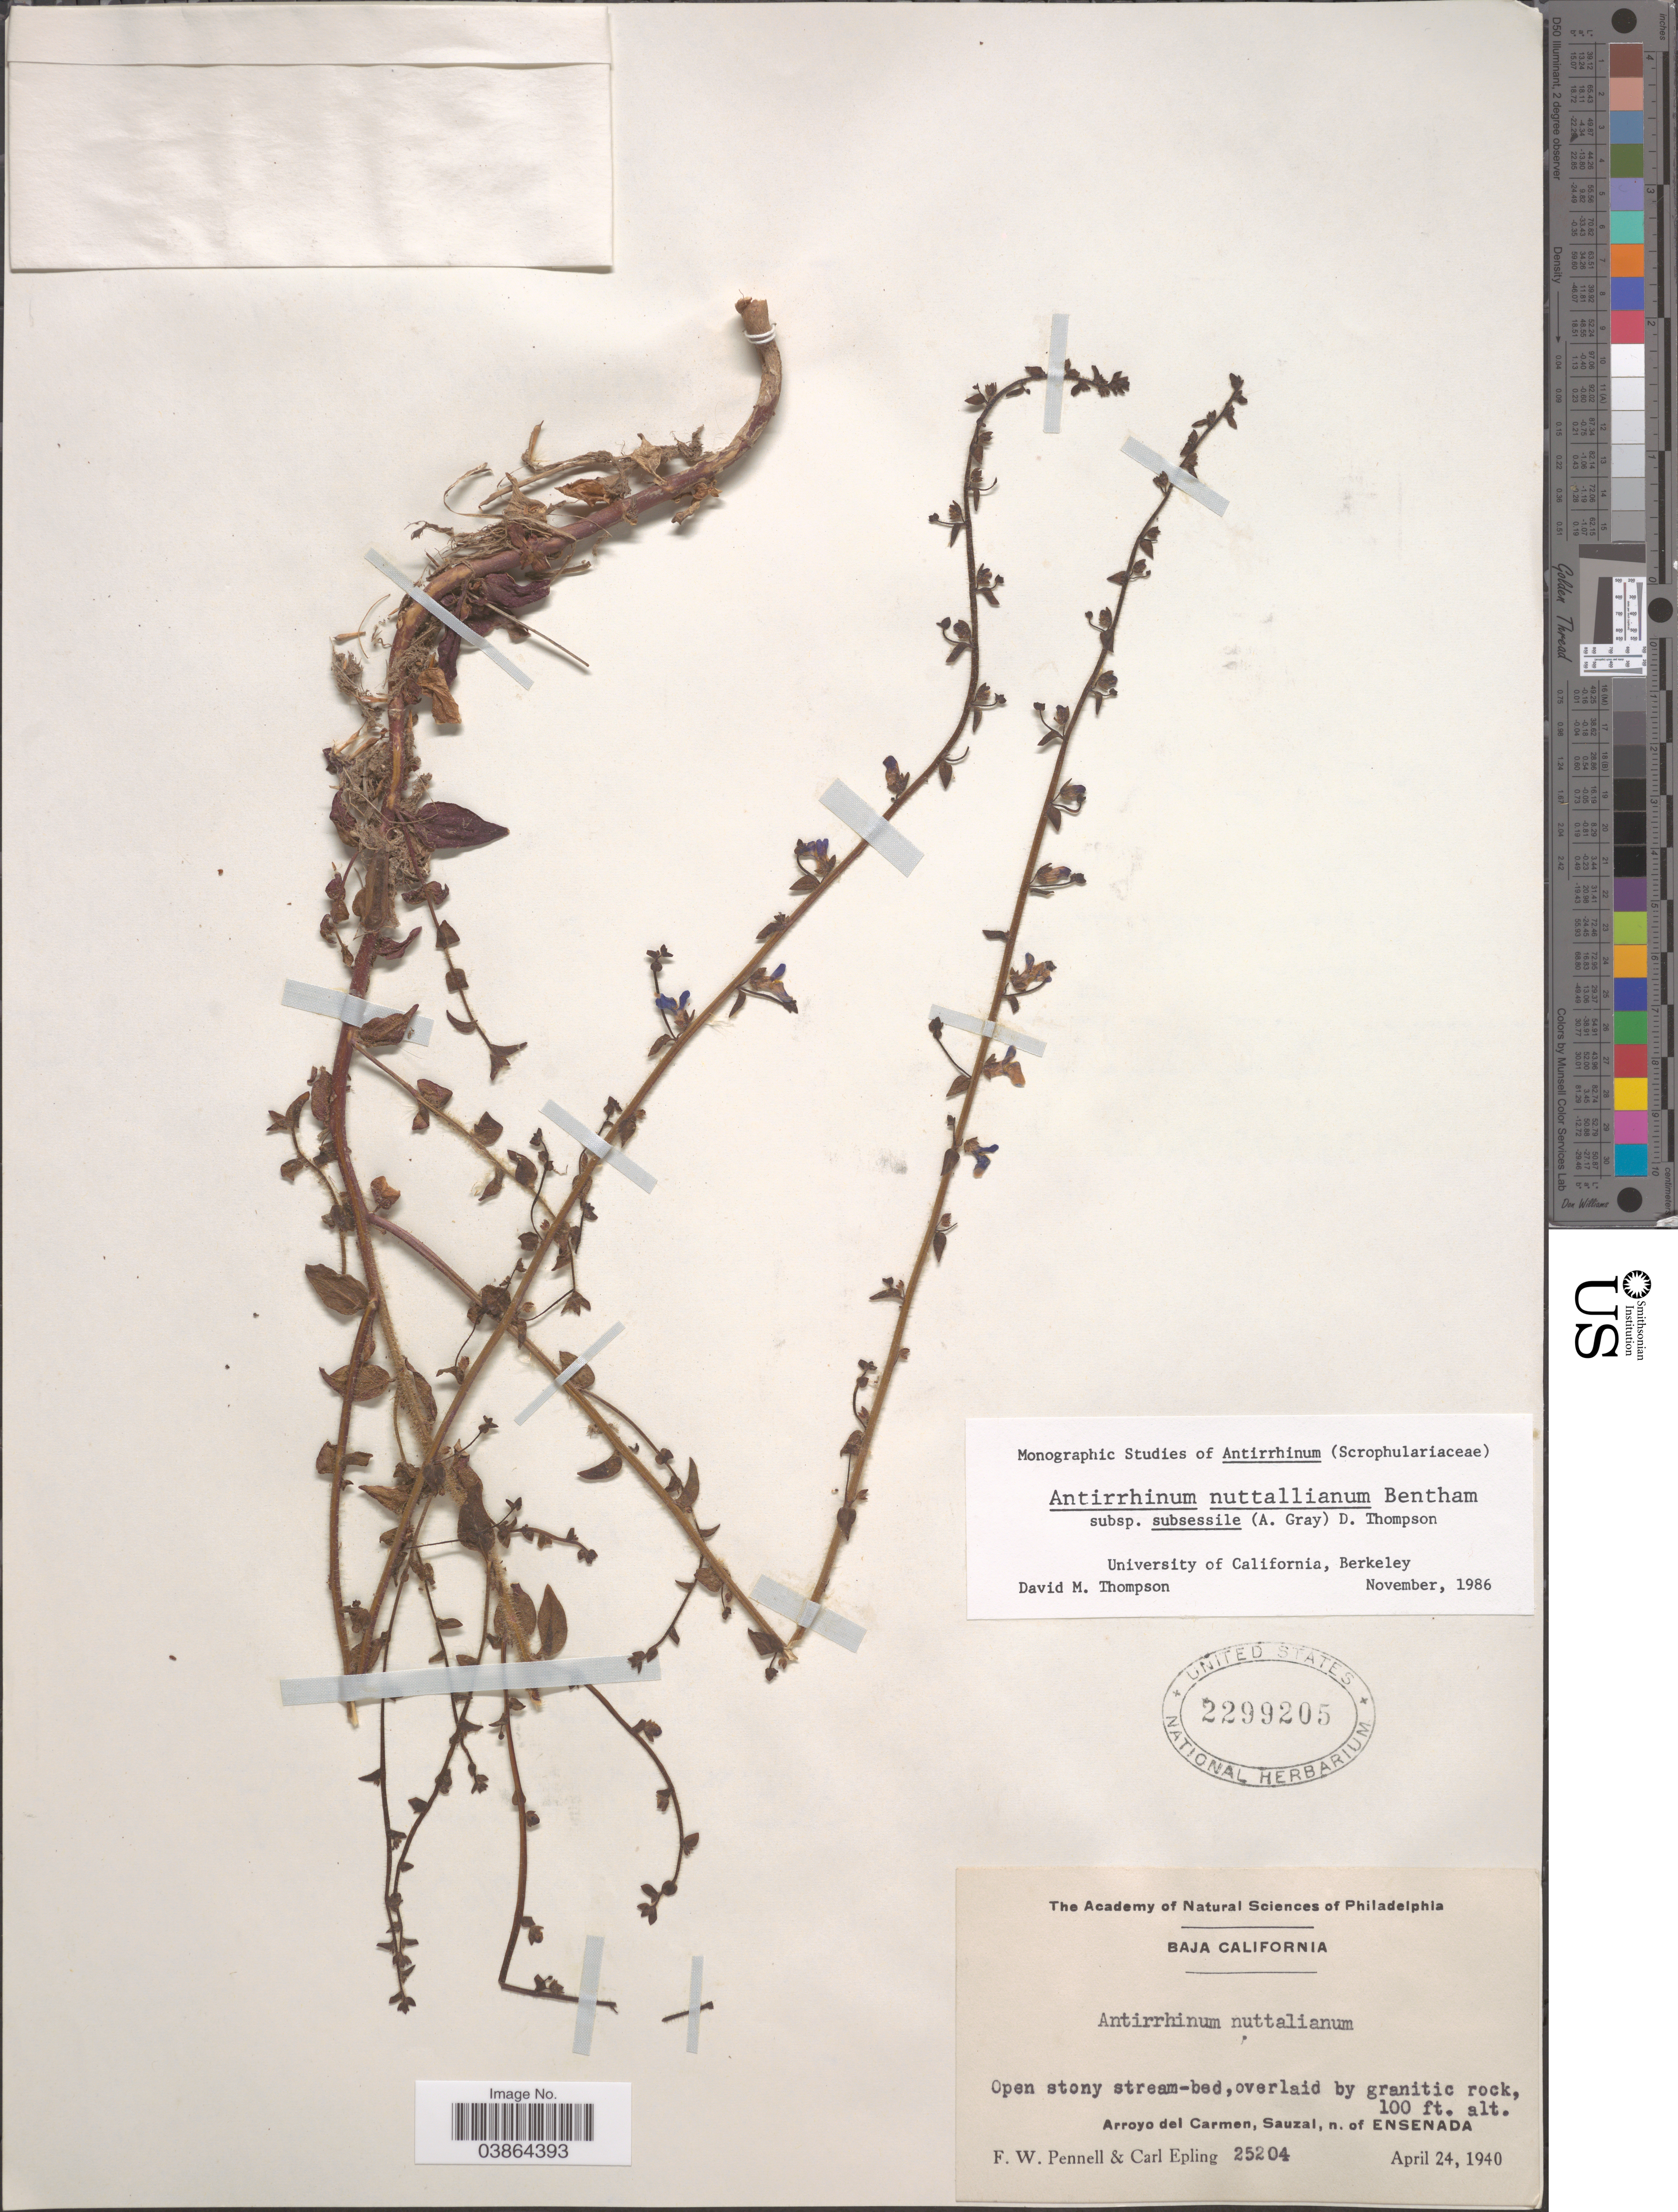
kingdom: Plantae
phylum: Tracheophyta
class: Magnoliopsida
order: Lamiales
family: Plantaginaceae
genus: Sairocarpus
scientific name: Sairocarpus nuttallianus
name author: (Benth.) D.A. Sutton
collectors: F. W. Pennell & C. C. Epling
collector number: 25204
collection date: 1940-04-24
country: Mexico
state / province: Baja California Norte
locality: Arroyo del Carmen, Sauzal, n. of Ensenada.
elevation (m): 30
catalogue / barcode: US 2299205